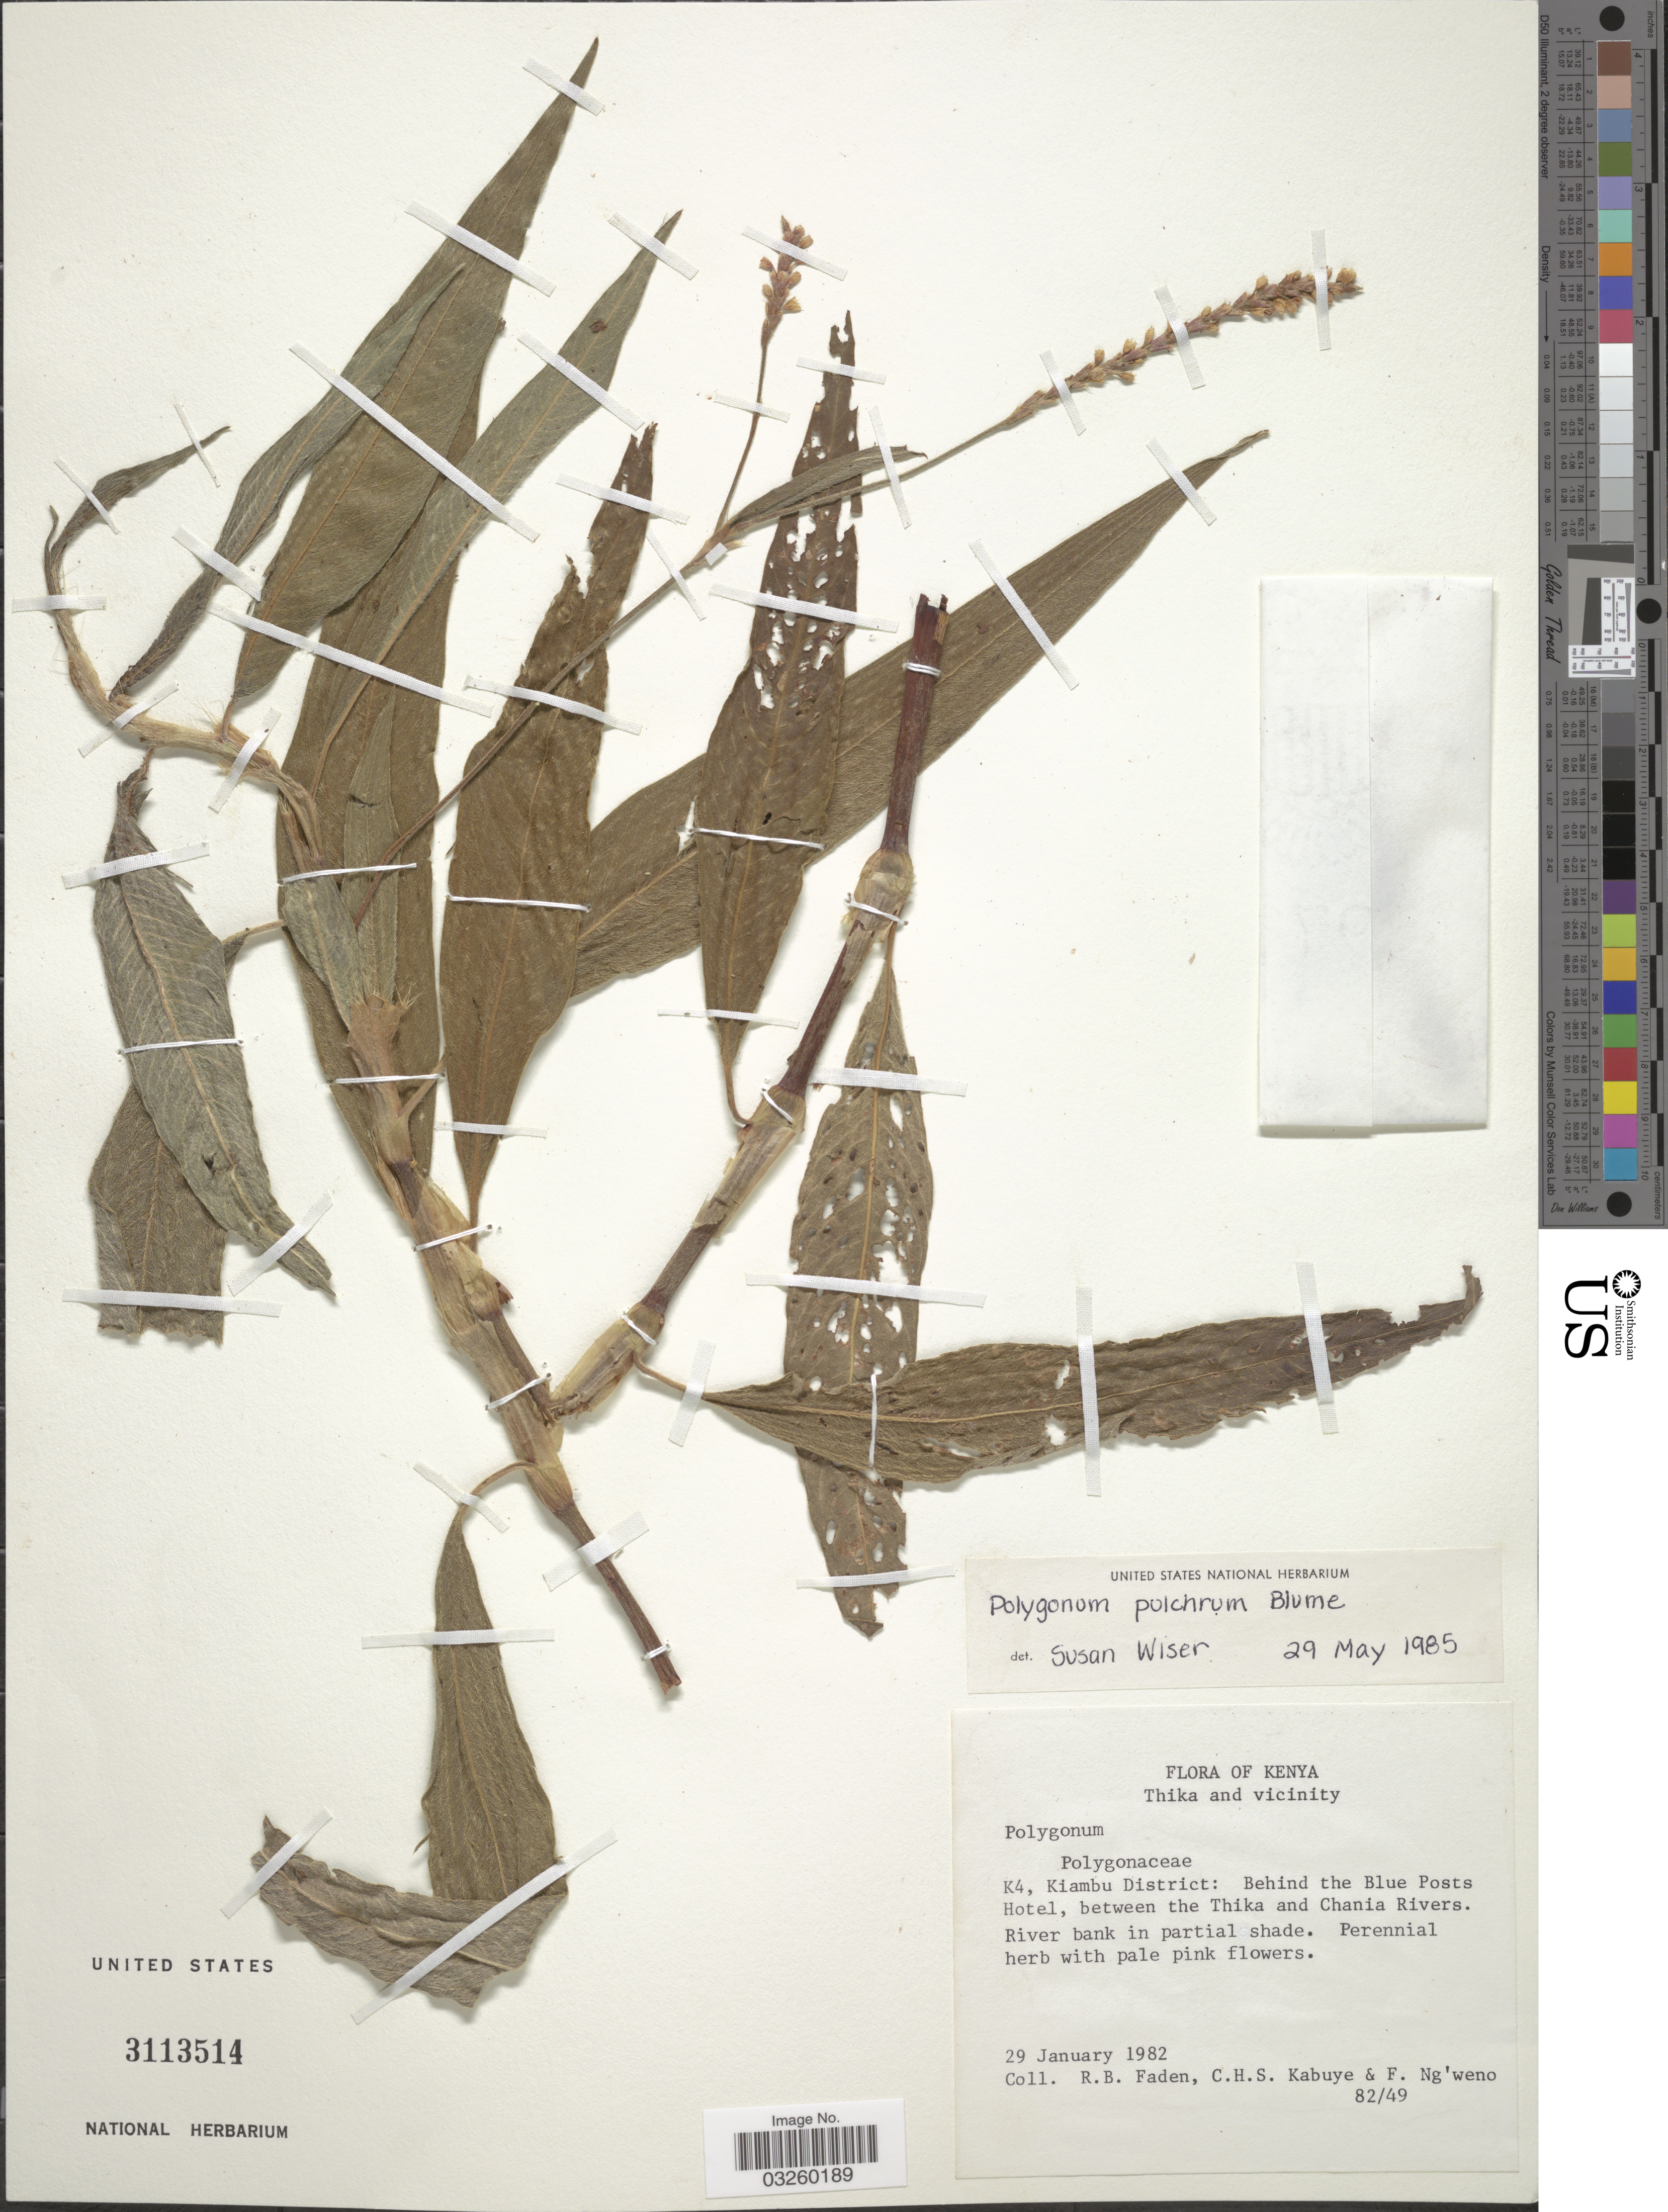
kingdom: Plantae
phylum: Tracheophyta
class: Magnoliopsida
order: Caryophyllales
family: Polygonaceae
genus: Polygonum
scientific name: Polygonum pulchrum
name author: Blume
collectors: R. B. Faden, C. Kabuye & F. Ng'weno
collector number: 82/49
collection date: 1982-01-29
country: Kenya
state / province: Kiambu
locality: Thika and vicinity. K4, Kiambu District: Behind the Blue Posts Hotel, between the Thika and Chania Rivers.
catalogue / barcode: US 3113514